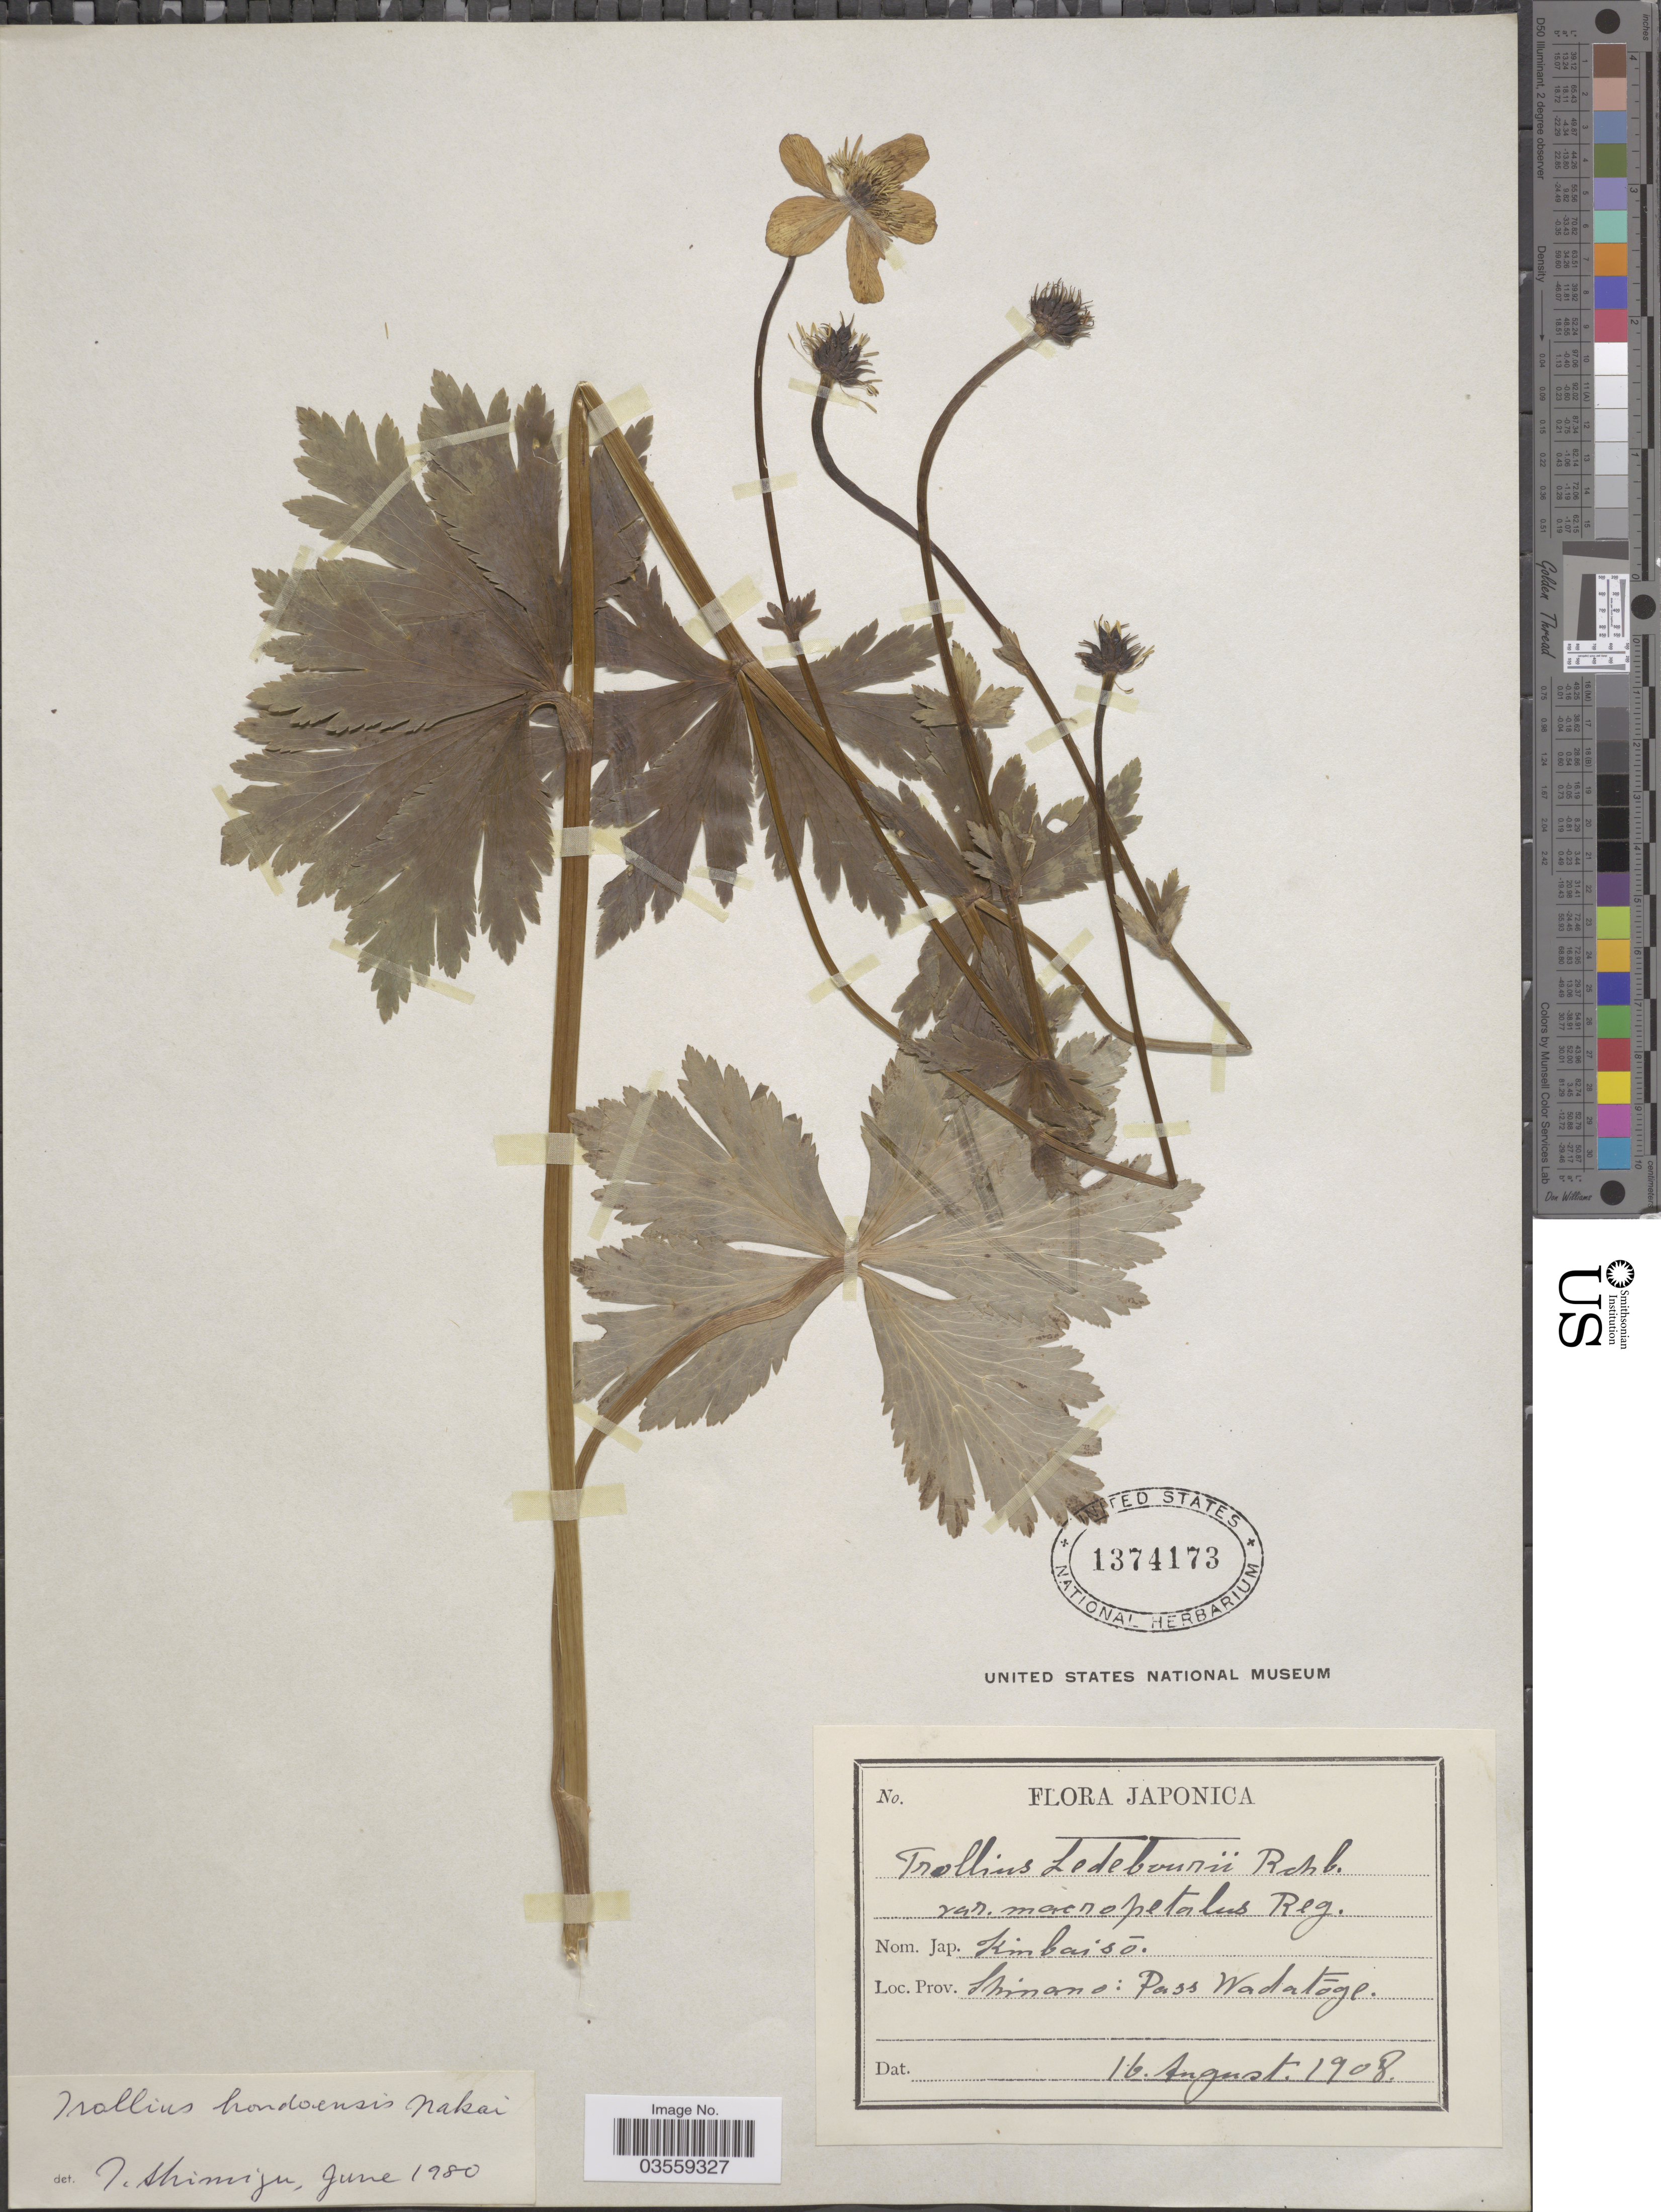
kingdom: Plantae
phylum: Tracheophyta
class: Magnoliopsida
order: Ranunculales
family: Ranunculaceae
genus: Trollius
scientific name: Trollius hondoensis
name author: Nakai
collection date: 1908-08-16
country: Japan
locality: Prov. Shinano: Pass Wadatoge.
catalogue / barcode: US 1374173